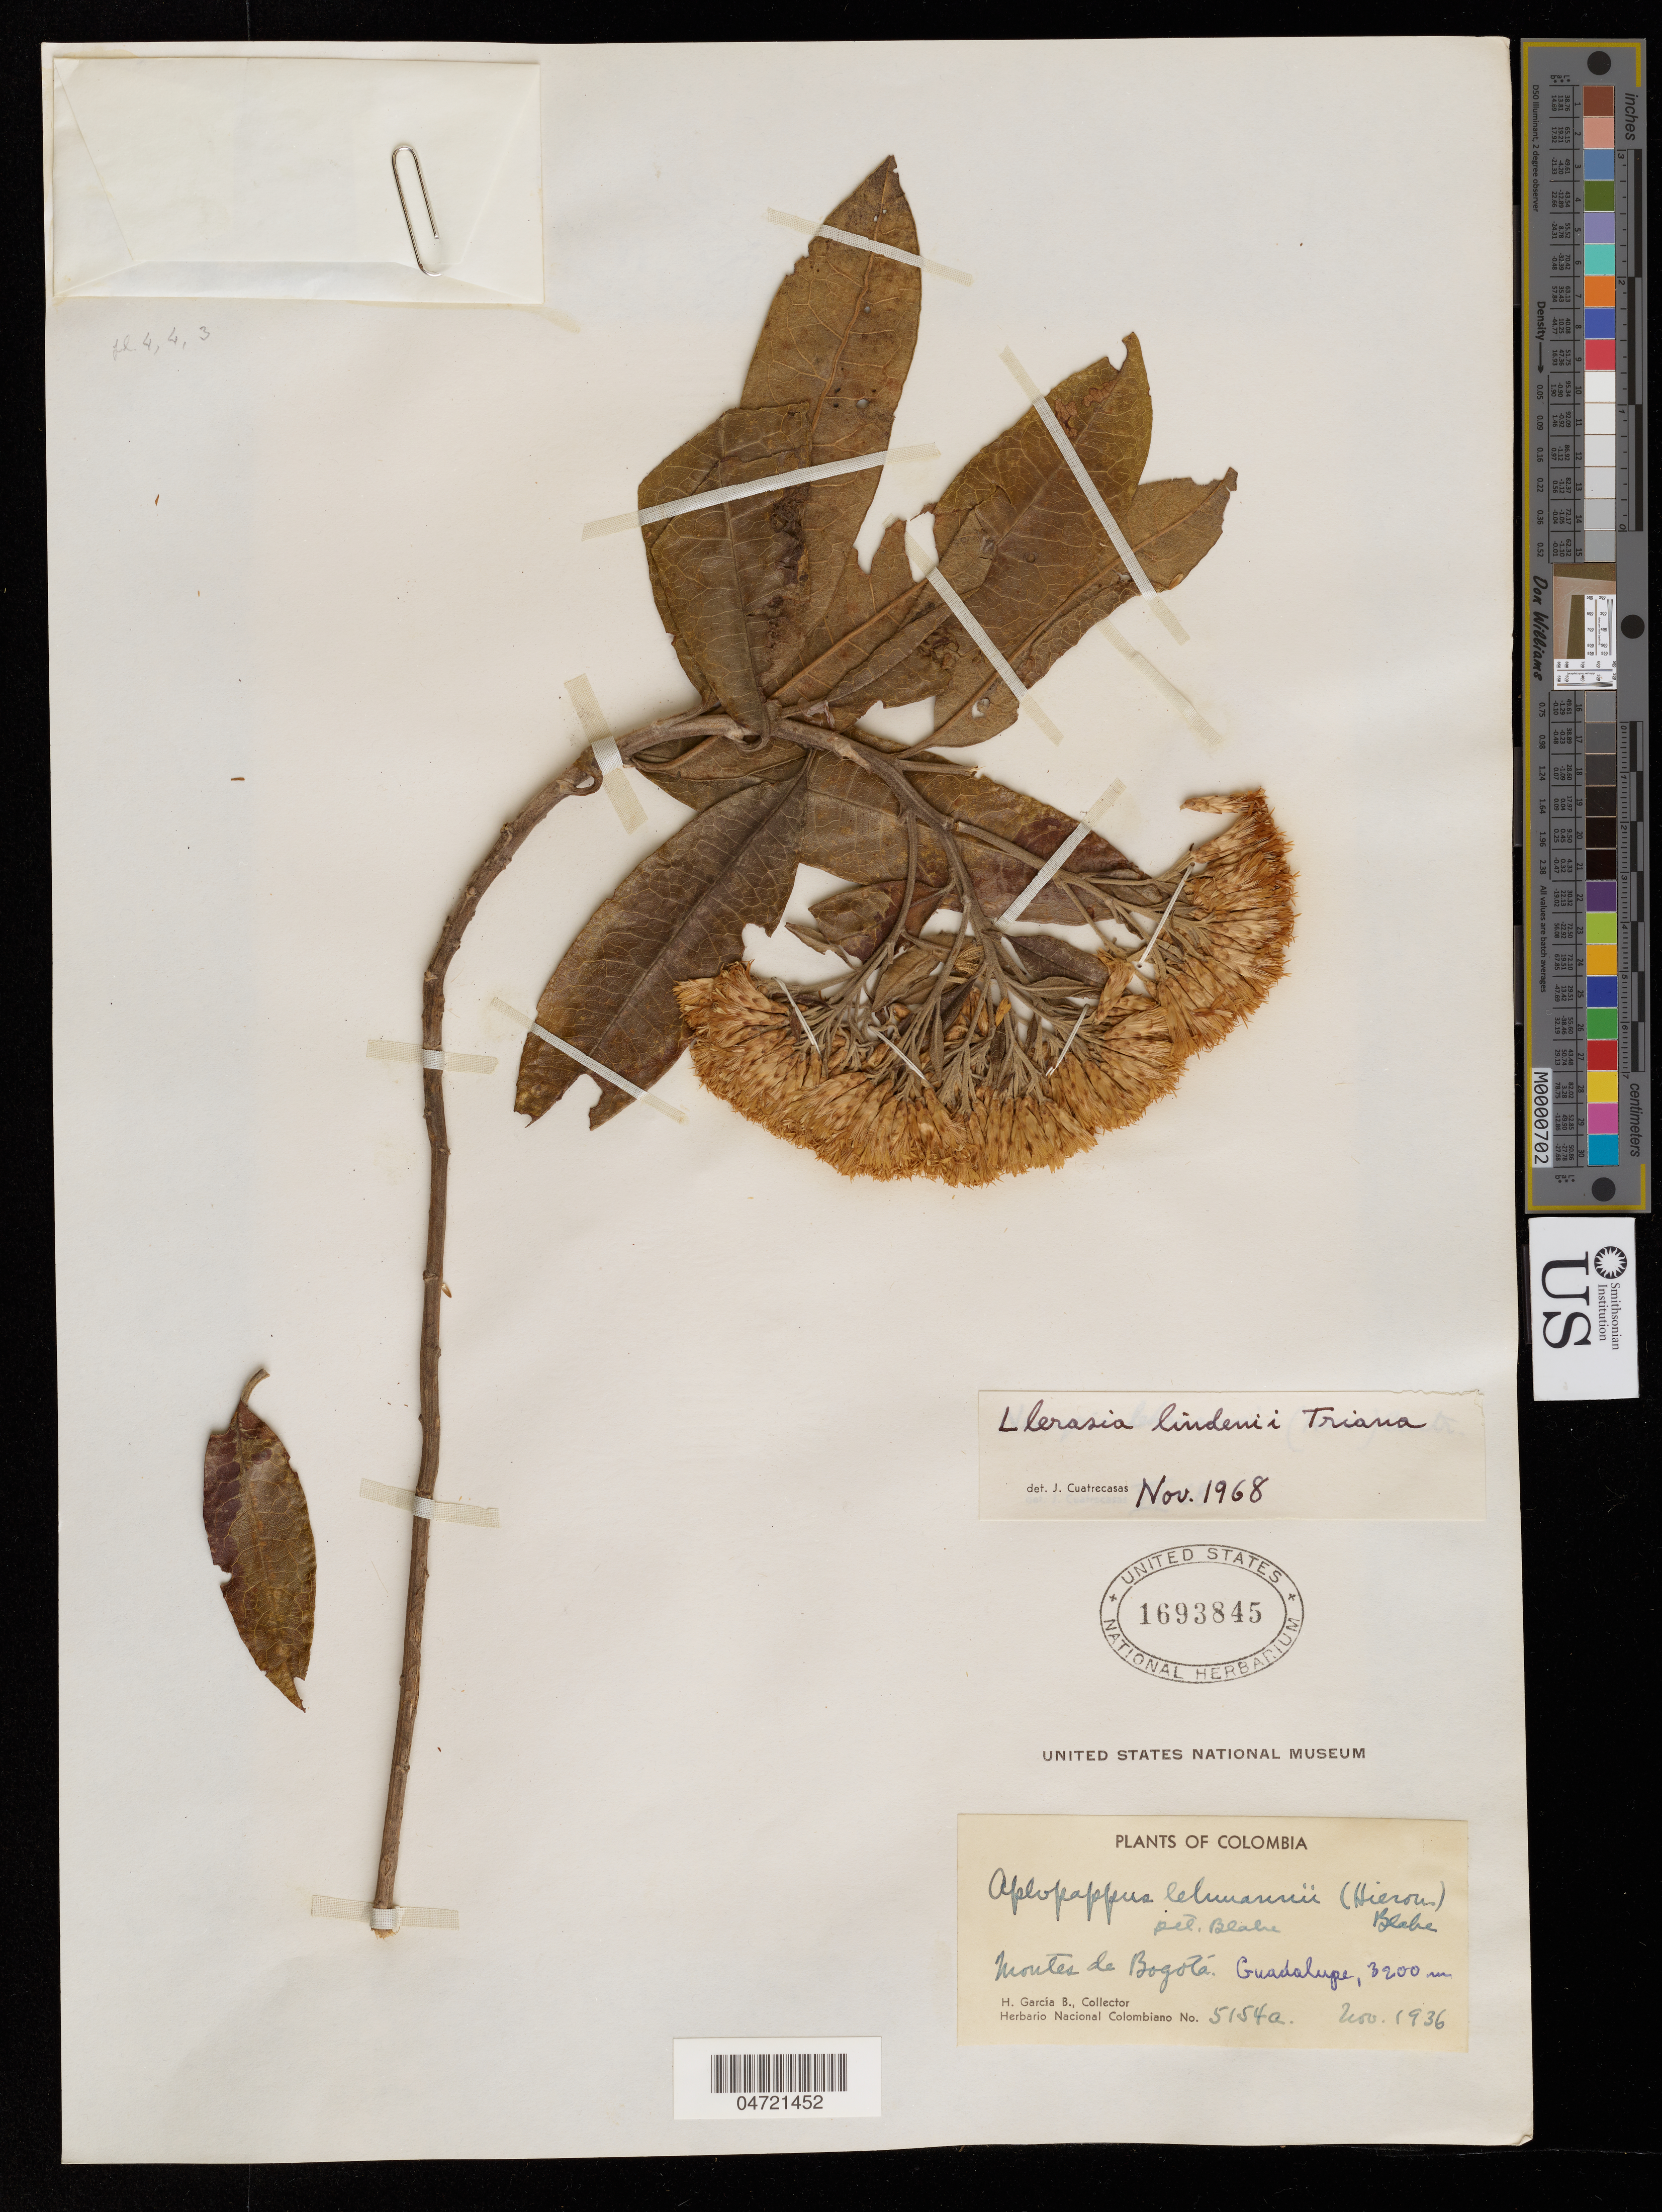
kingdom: Plantae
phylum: Tracheophyta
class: Magnoliopsida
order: Asterales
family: Asteraceae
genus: Llerasia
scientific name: Llerasia lindenii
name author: Triana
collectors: H. García Barriga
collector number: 5154 a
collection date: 1936-11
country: Colombia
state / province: Cundinamarca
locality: Montes de Bogotá, Guadalupe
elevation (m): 3200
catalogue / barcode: US 1693845